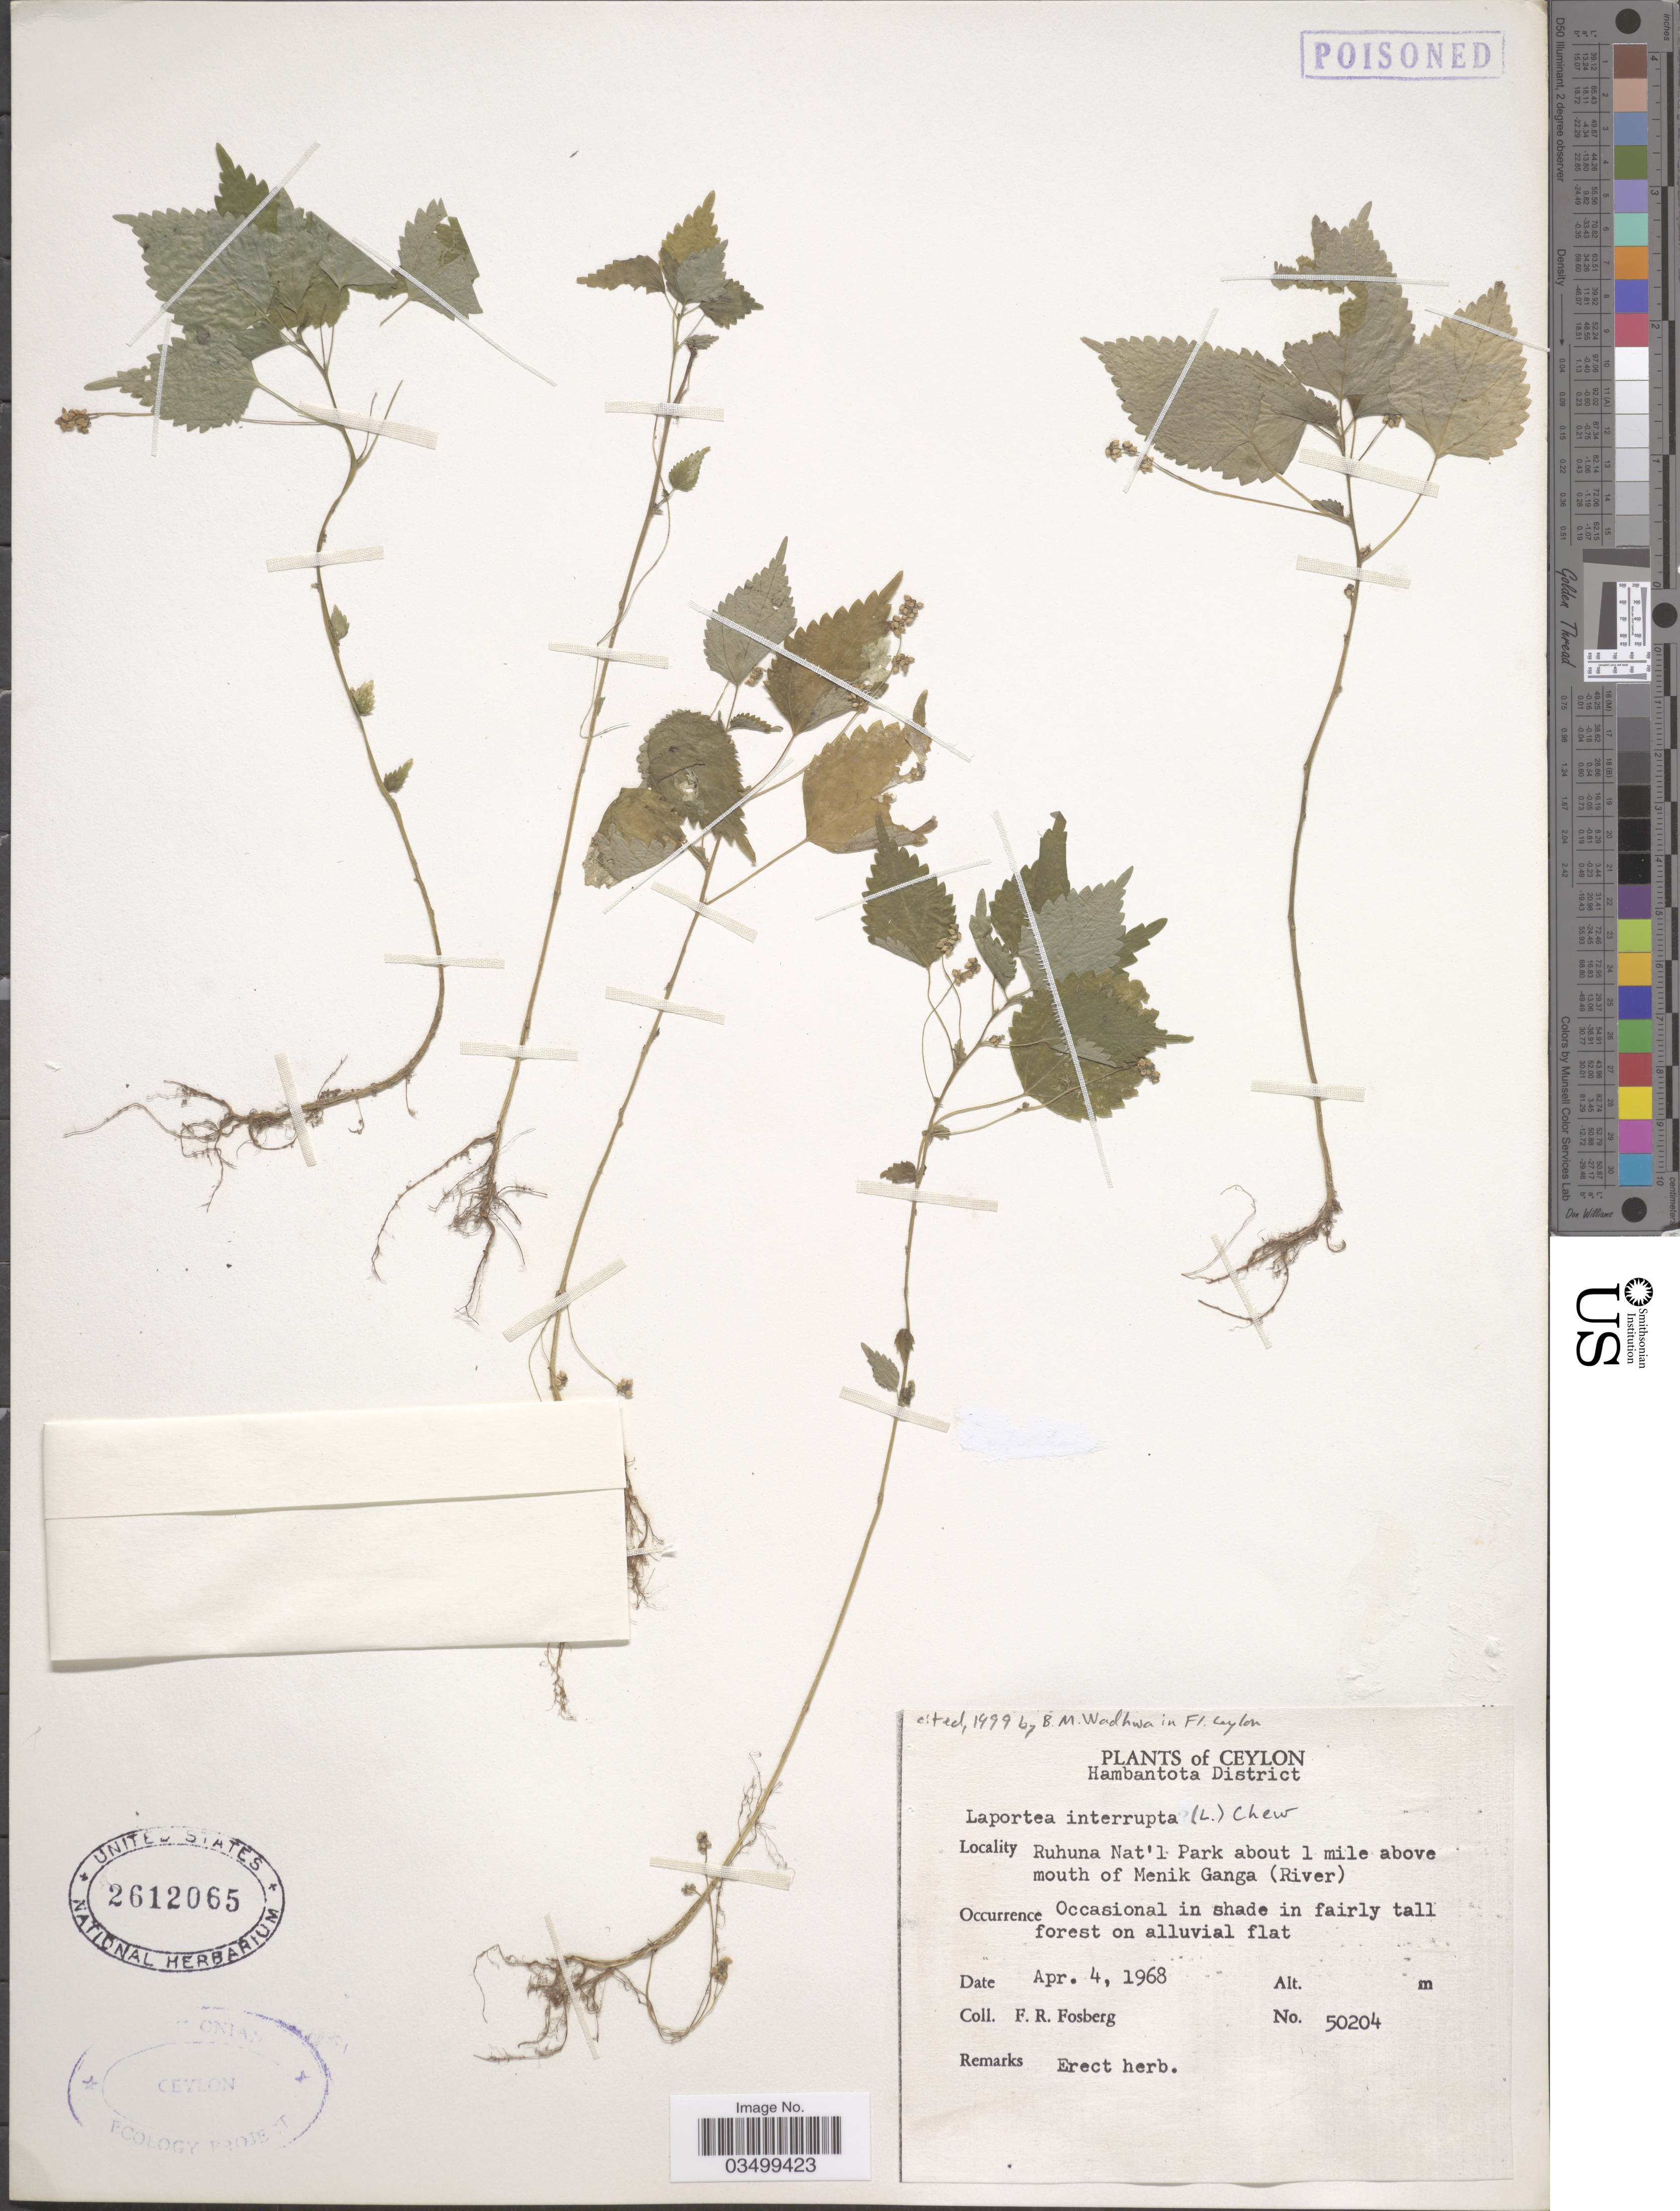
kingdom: Plantae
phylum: Tracheophyta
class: Magnoliopsida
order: Rosales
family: Urticaceae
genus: Laportea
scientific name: Laportea interrupta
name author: (L.) Chew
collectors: F. R. Fosberg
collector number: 50204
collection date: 1968-04-04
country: Sri Lanka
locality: Ceylon. Hambantota District. Ruhuna Nat'l Park about 1 mile above mouth of Menik Ganga (River).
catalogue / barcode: US 2612065